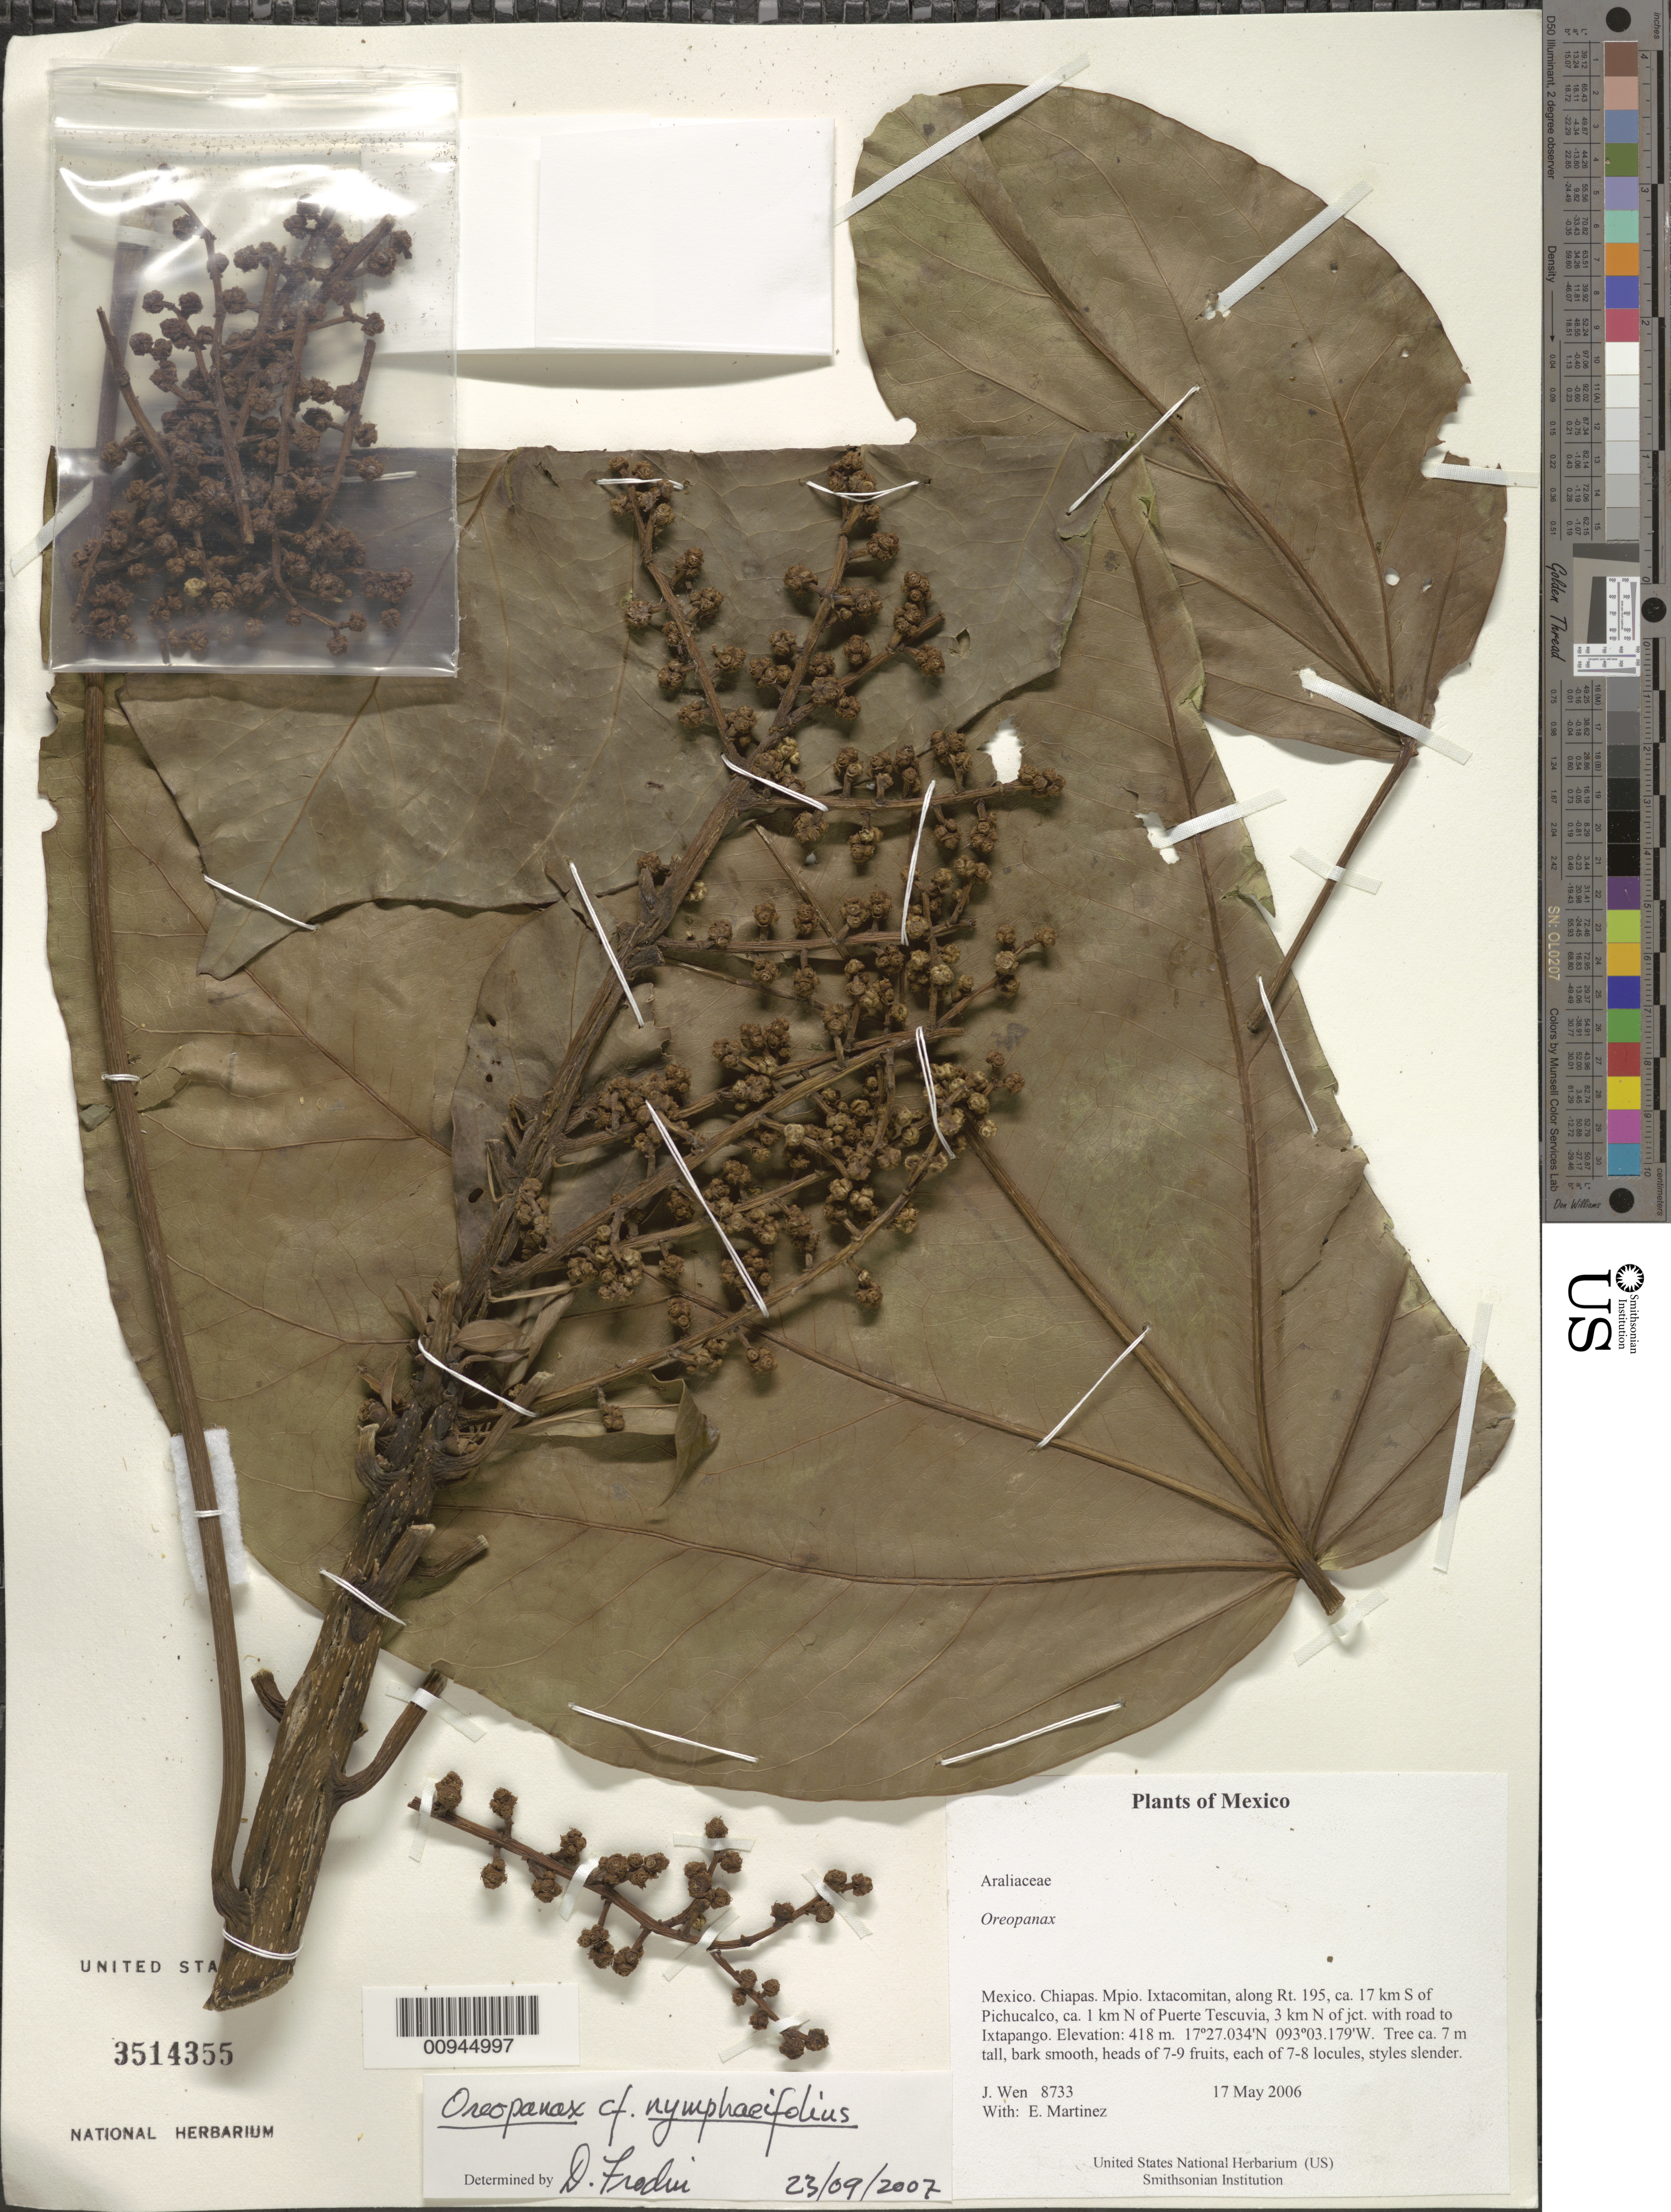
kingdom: Plantae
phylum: Tracheophyta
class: Magnoliopsida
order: Apiales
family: Araliaceae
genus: Oreopanax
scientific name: Oreopanax nymphaeifolius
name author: (Hibberd) G. Nicholson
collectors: J. Wen & E. Martínez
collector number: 8733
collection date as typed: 17 May 2006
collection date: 2006-05-17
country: Mexico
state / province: Chiapas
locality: Mpio. Ixtacomitan, along Rt. 195, ca. 17 km S of Pichucalco, ca. 1 km N of Puerte Tescuvia, 3 km N of jct. with road to Ixtapango.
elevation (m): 418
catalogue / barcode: US 3514355